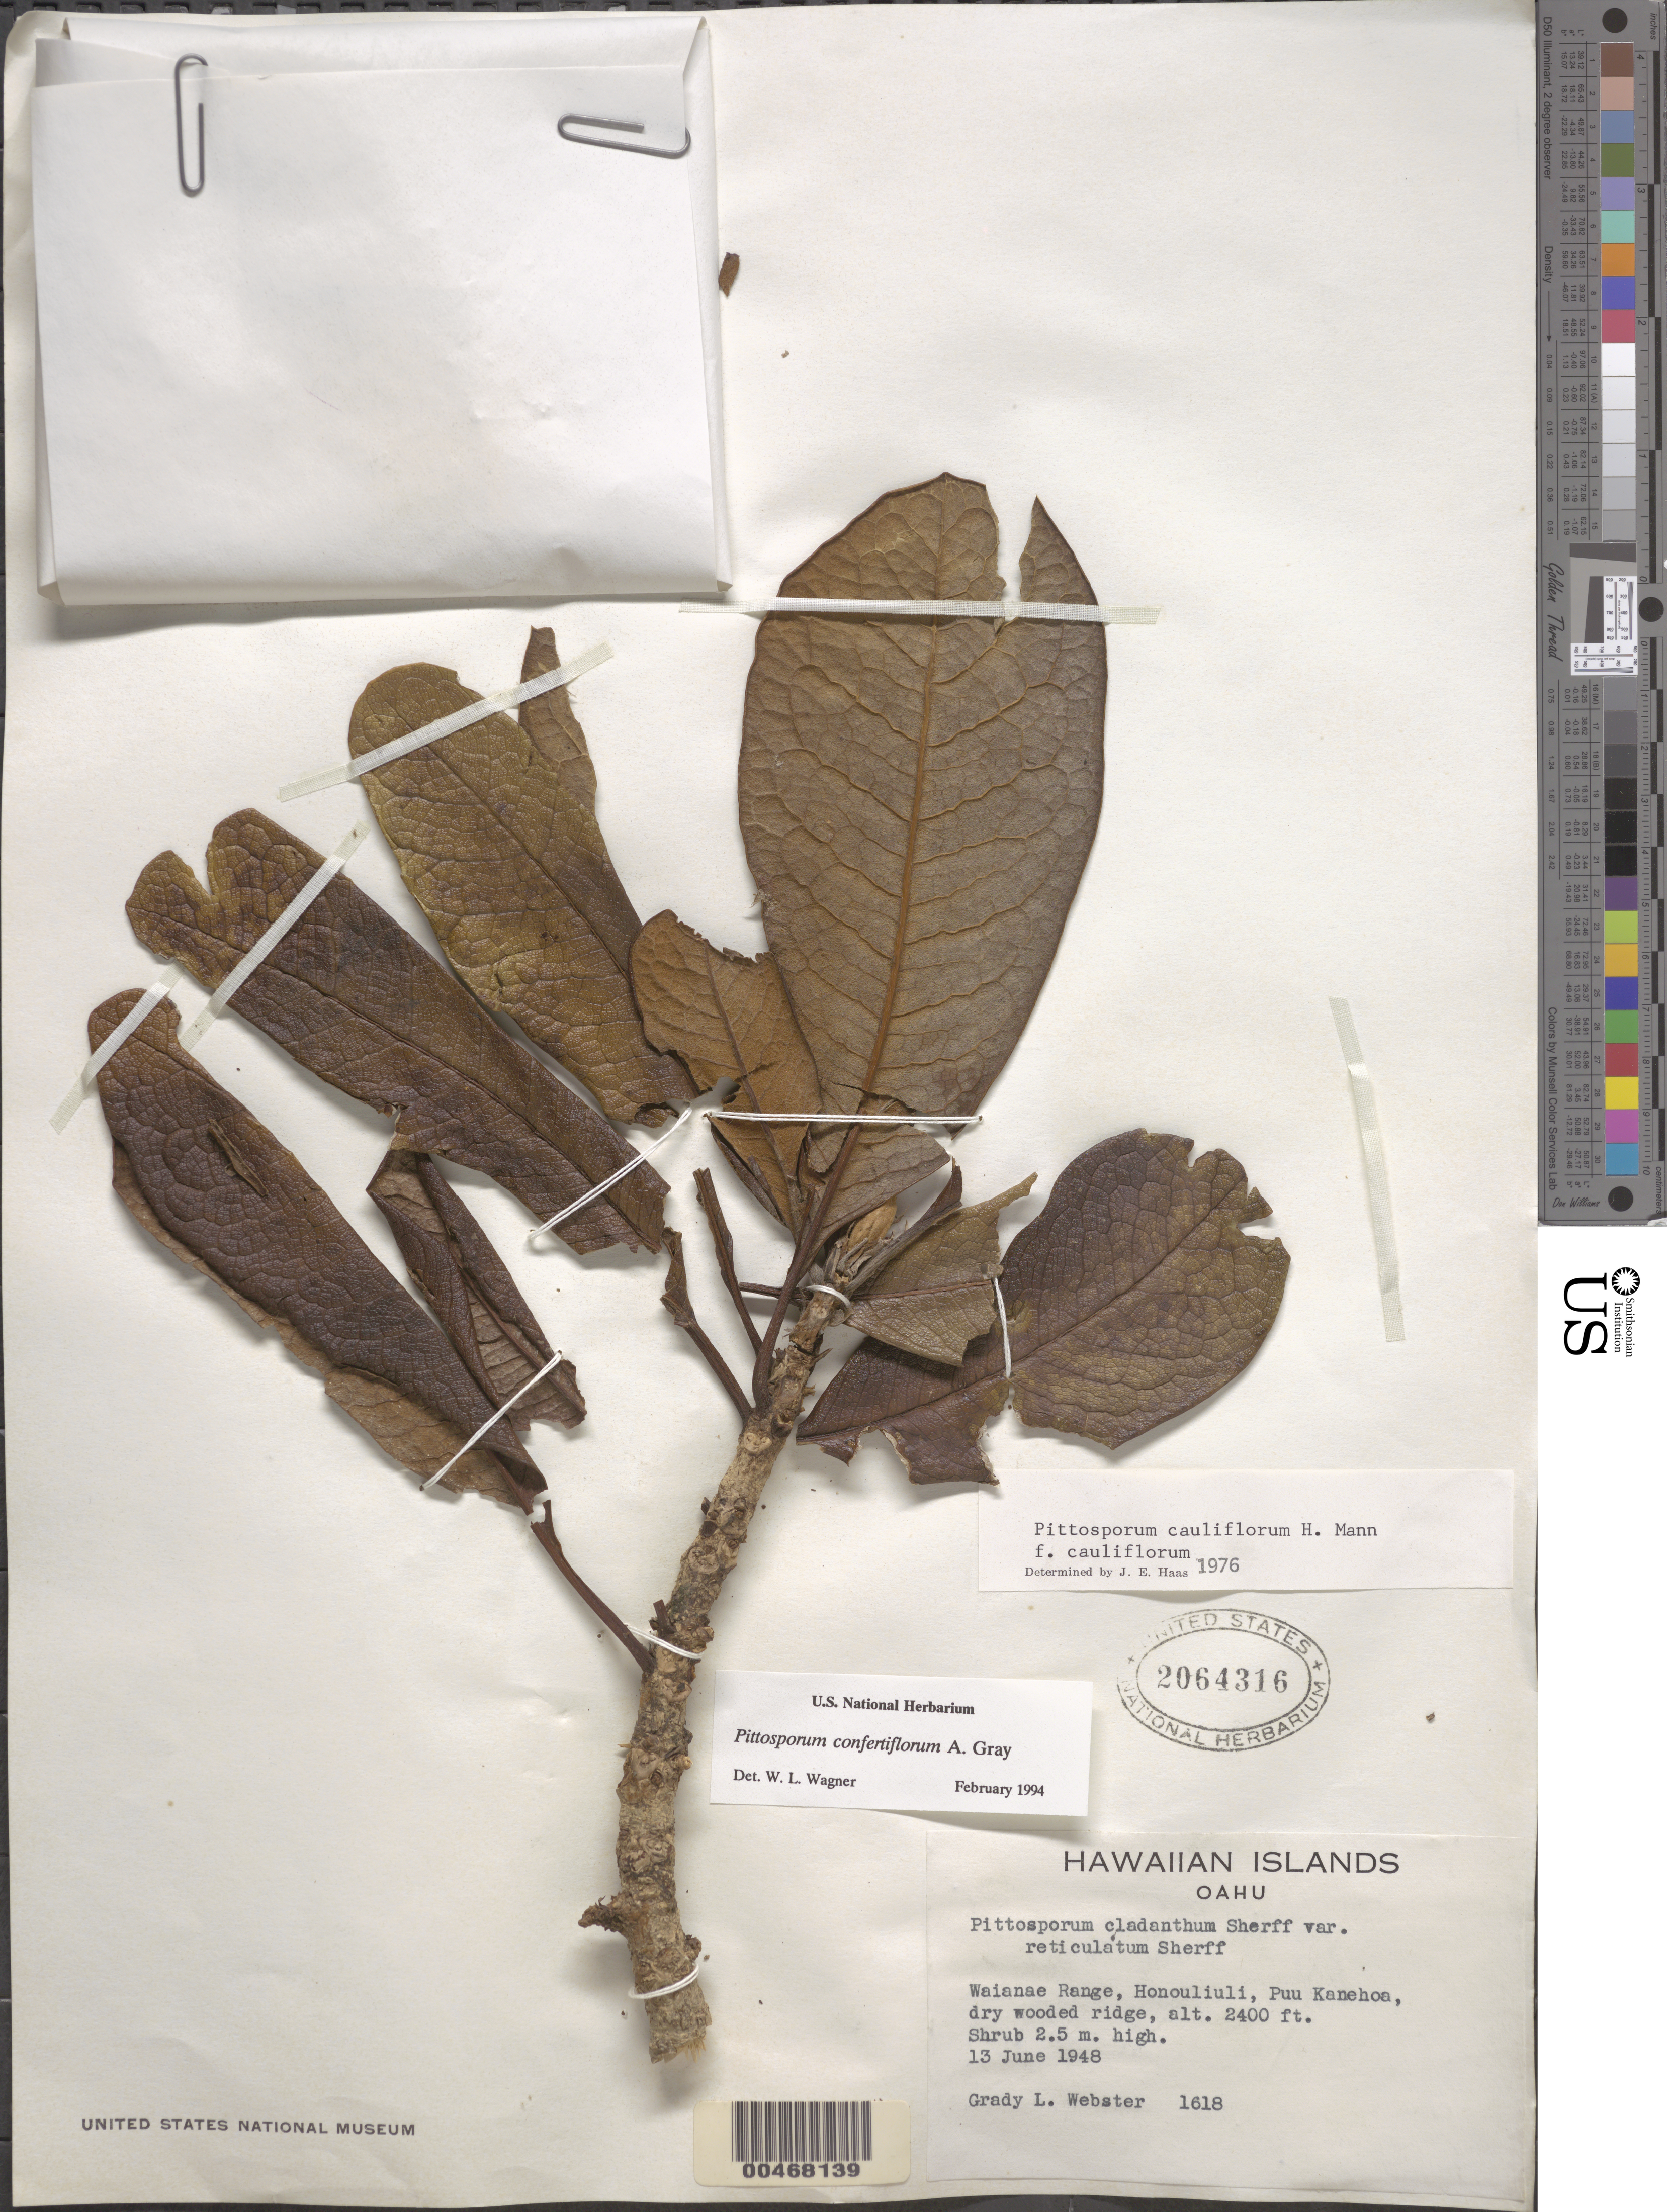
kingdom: Plantae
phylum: Tracheophyta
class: Magnoliopsida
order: Apiales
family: Pittosporaceae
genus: Pittosporum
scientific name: Pittosporum confertiflorum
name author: A. Gray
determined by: Wagner, W. L., (BOT), Smithsonian Institution - National Museum of Natural History (UNITED STATES)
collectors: G. L. Webster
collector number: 1618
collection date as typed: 13 Jun 1948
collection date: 1948-06-13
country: United States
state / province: Hawaii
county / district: Honolulu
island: Oahu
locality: Waianae Range, Honouliuli, Puu Kanehoa.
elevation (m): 732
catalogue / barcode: US 2064316